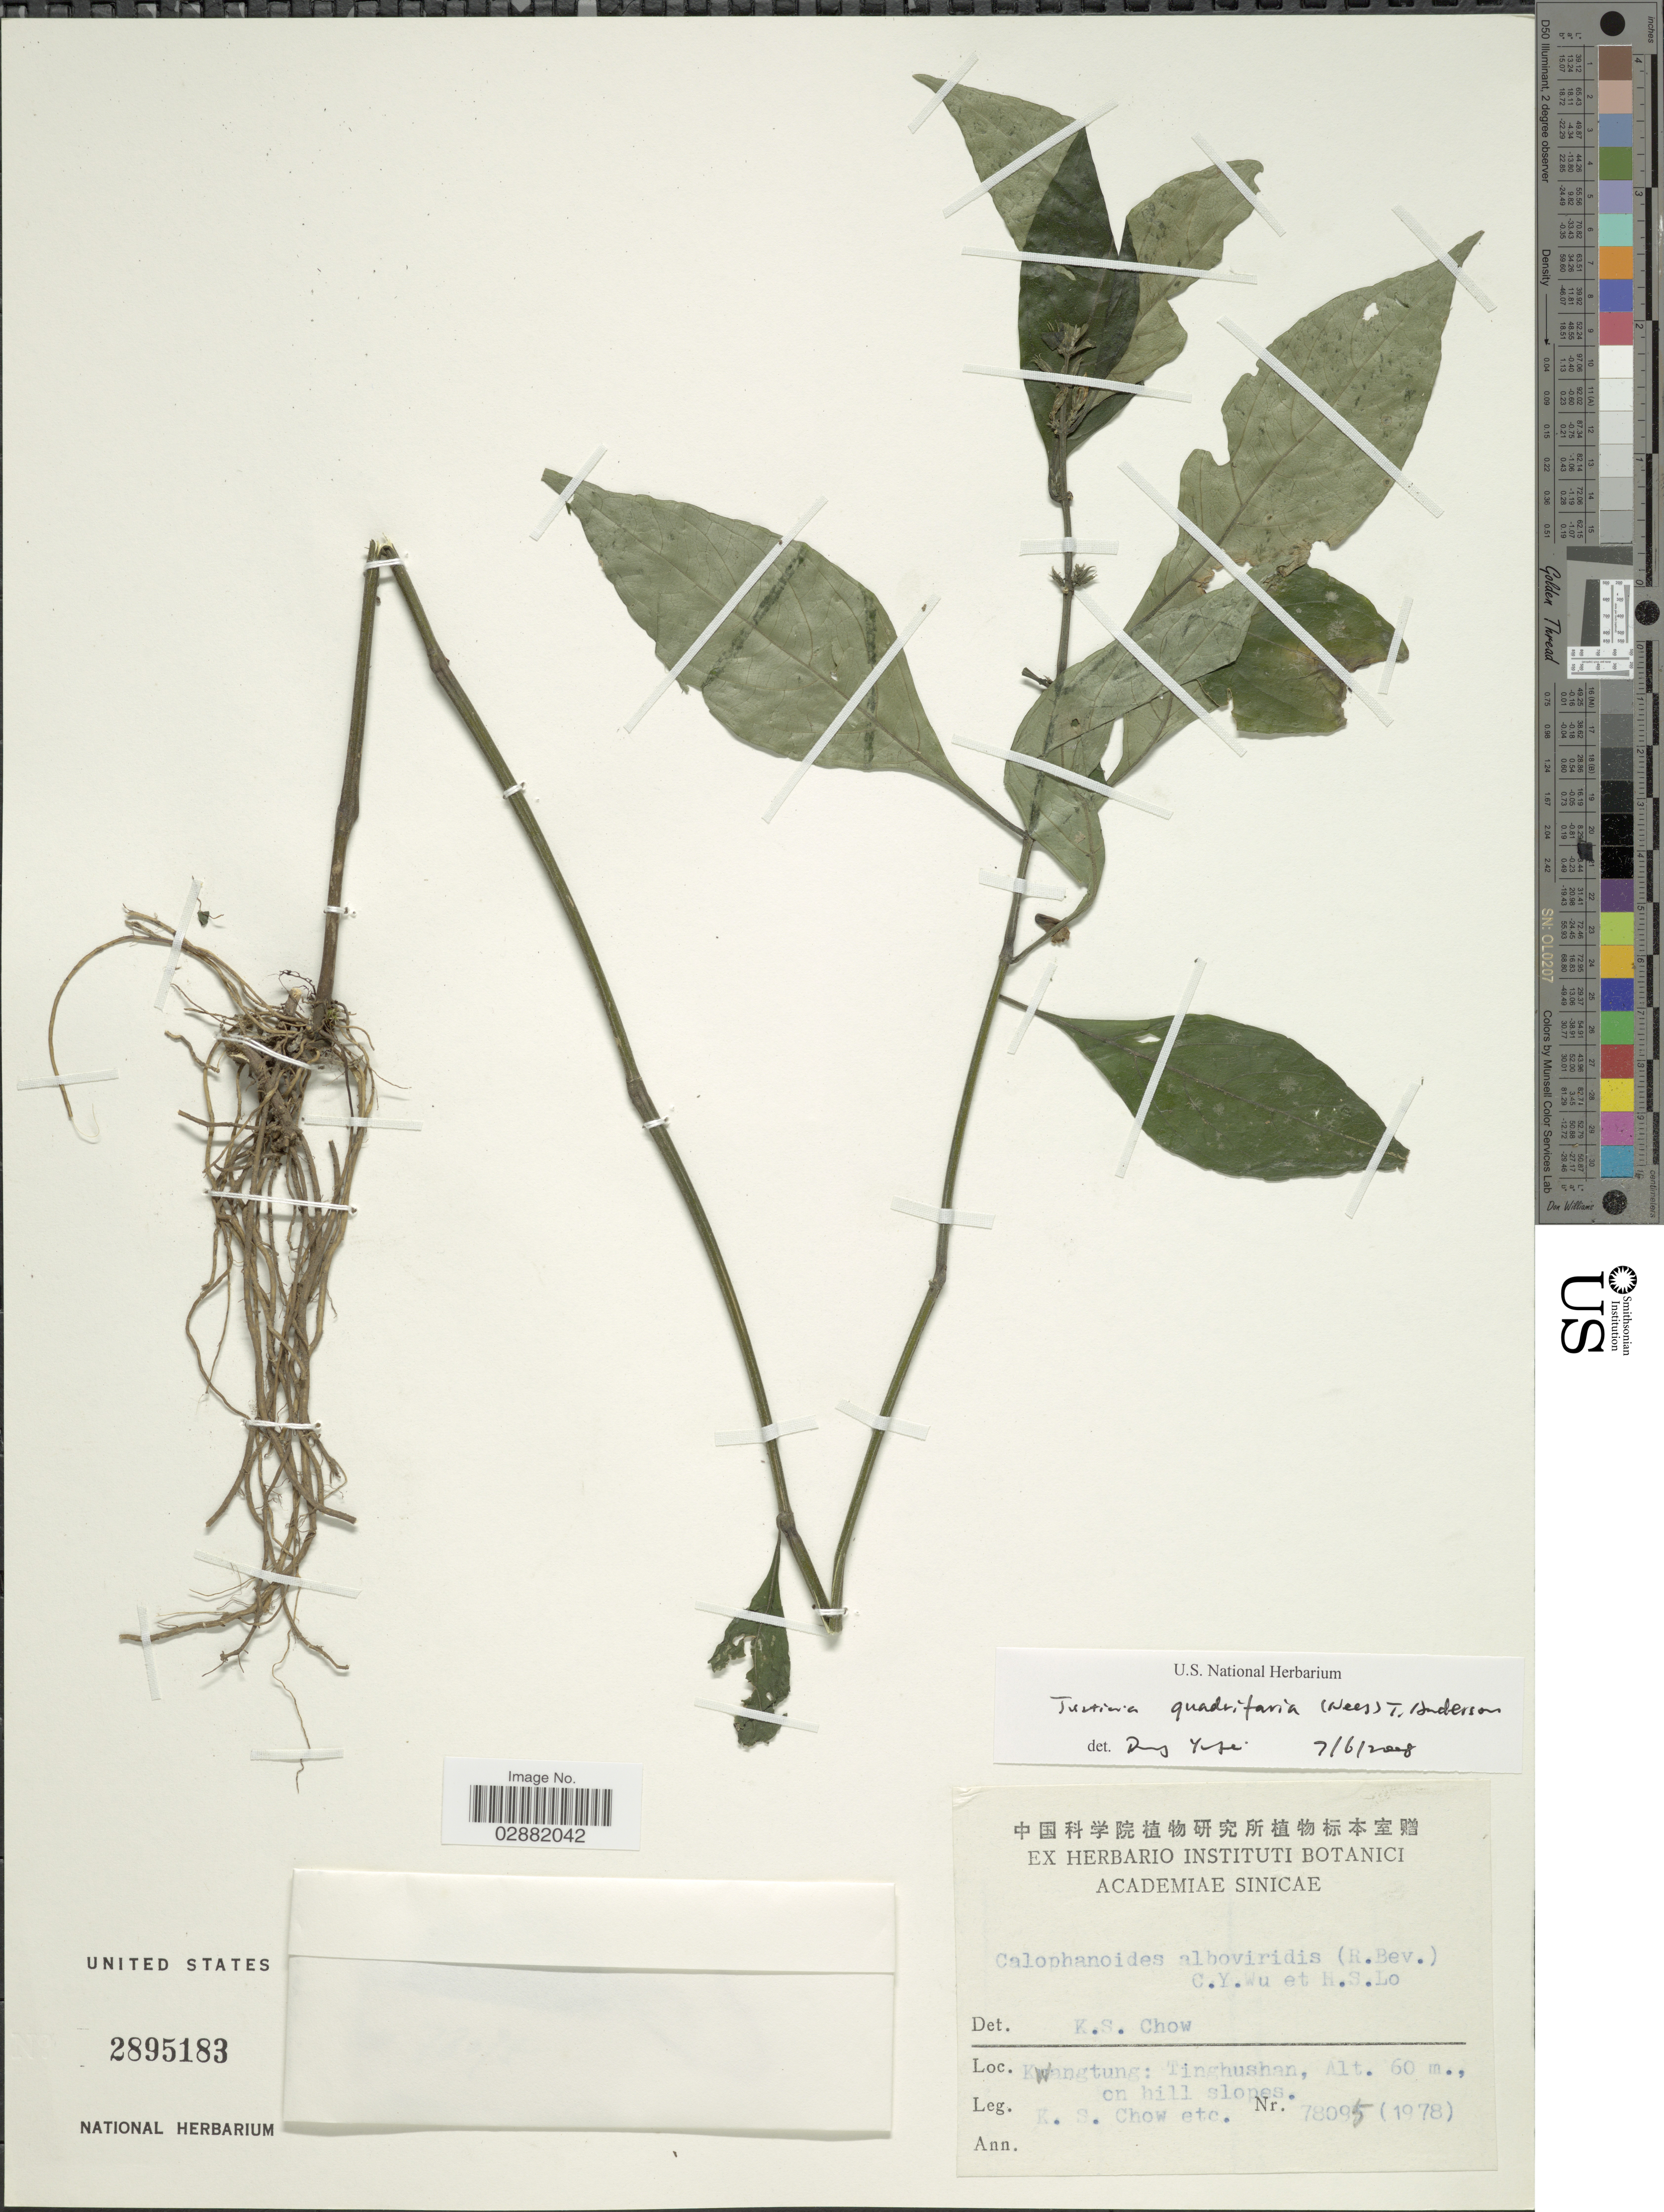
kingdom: Plantae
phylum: Tracheophyta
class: Magnoliopsida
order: Lamiales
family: Acanthaceae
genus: Justicia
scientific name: Justicia quadrifaria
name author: (Nees) T. Anderson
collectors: K. S. Chow & et al.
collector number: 78095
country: China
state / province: Guangdong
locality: Kwangtung, Tinghushan, on hill slope.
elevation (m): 60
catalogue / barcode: US 2895183